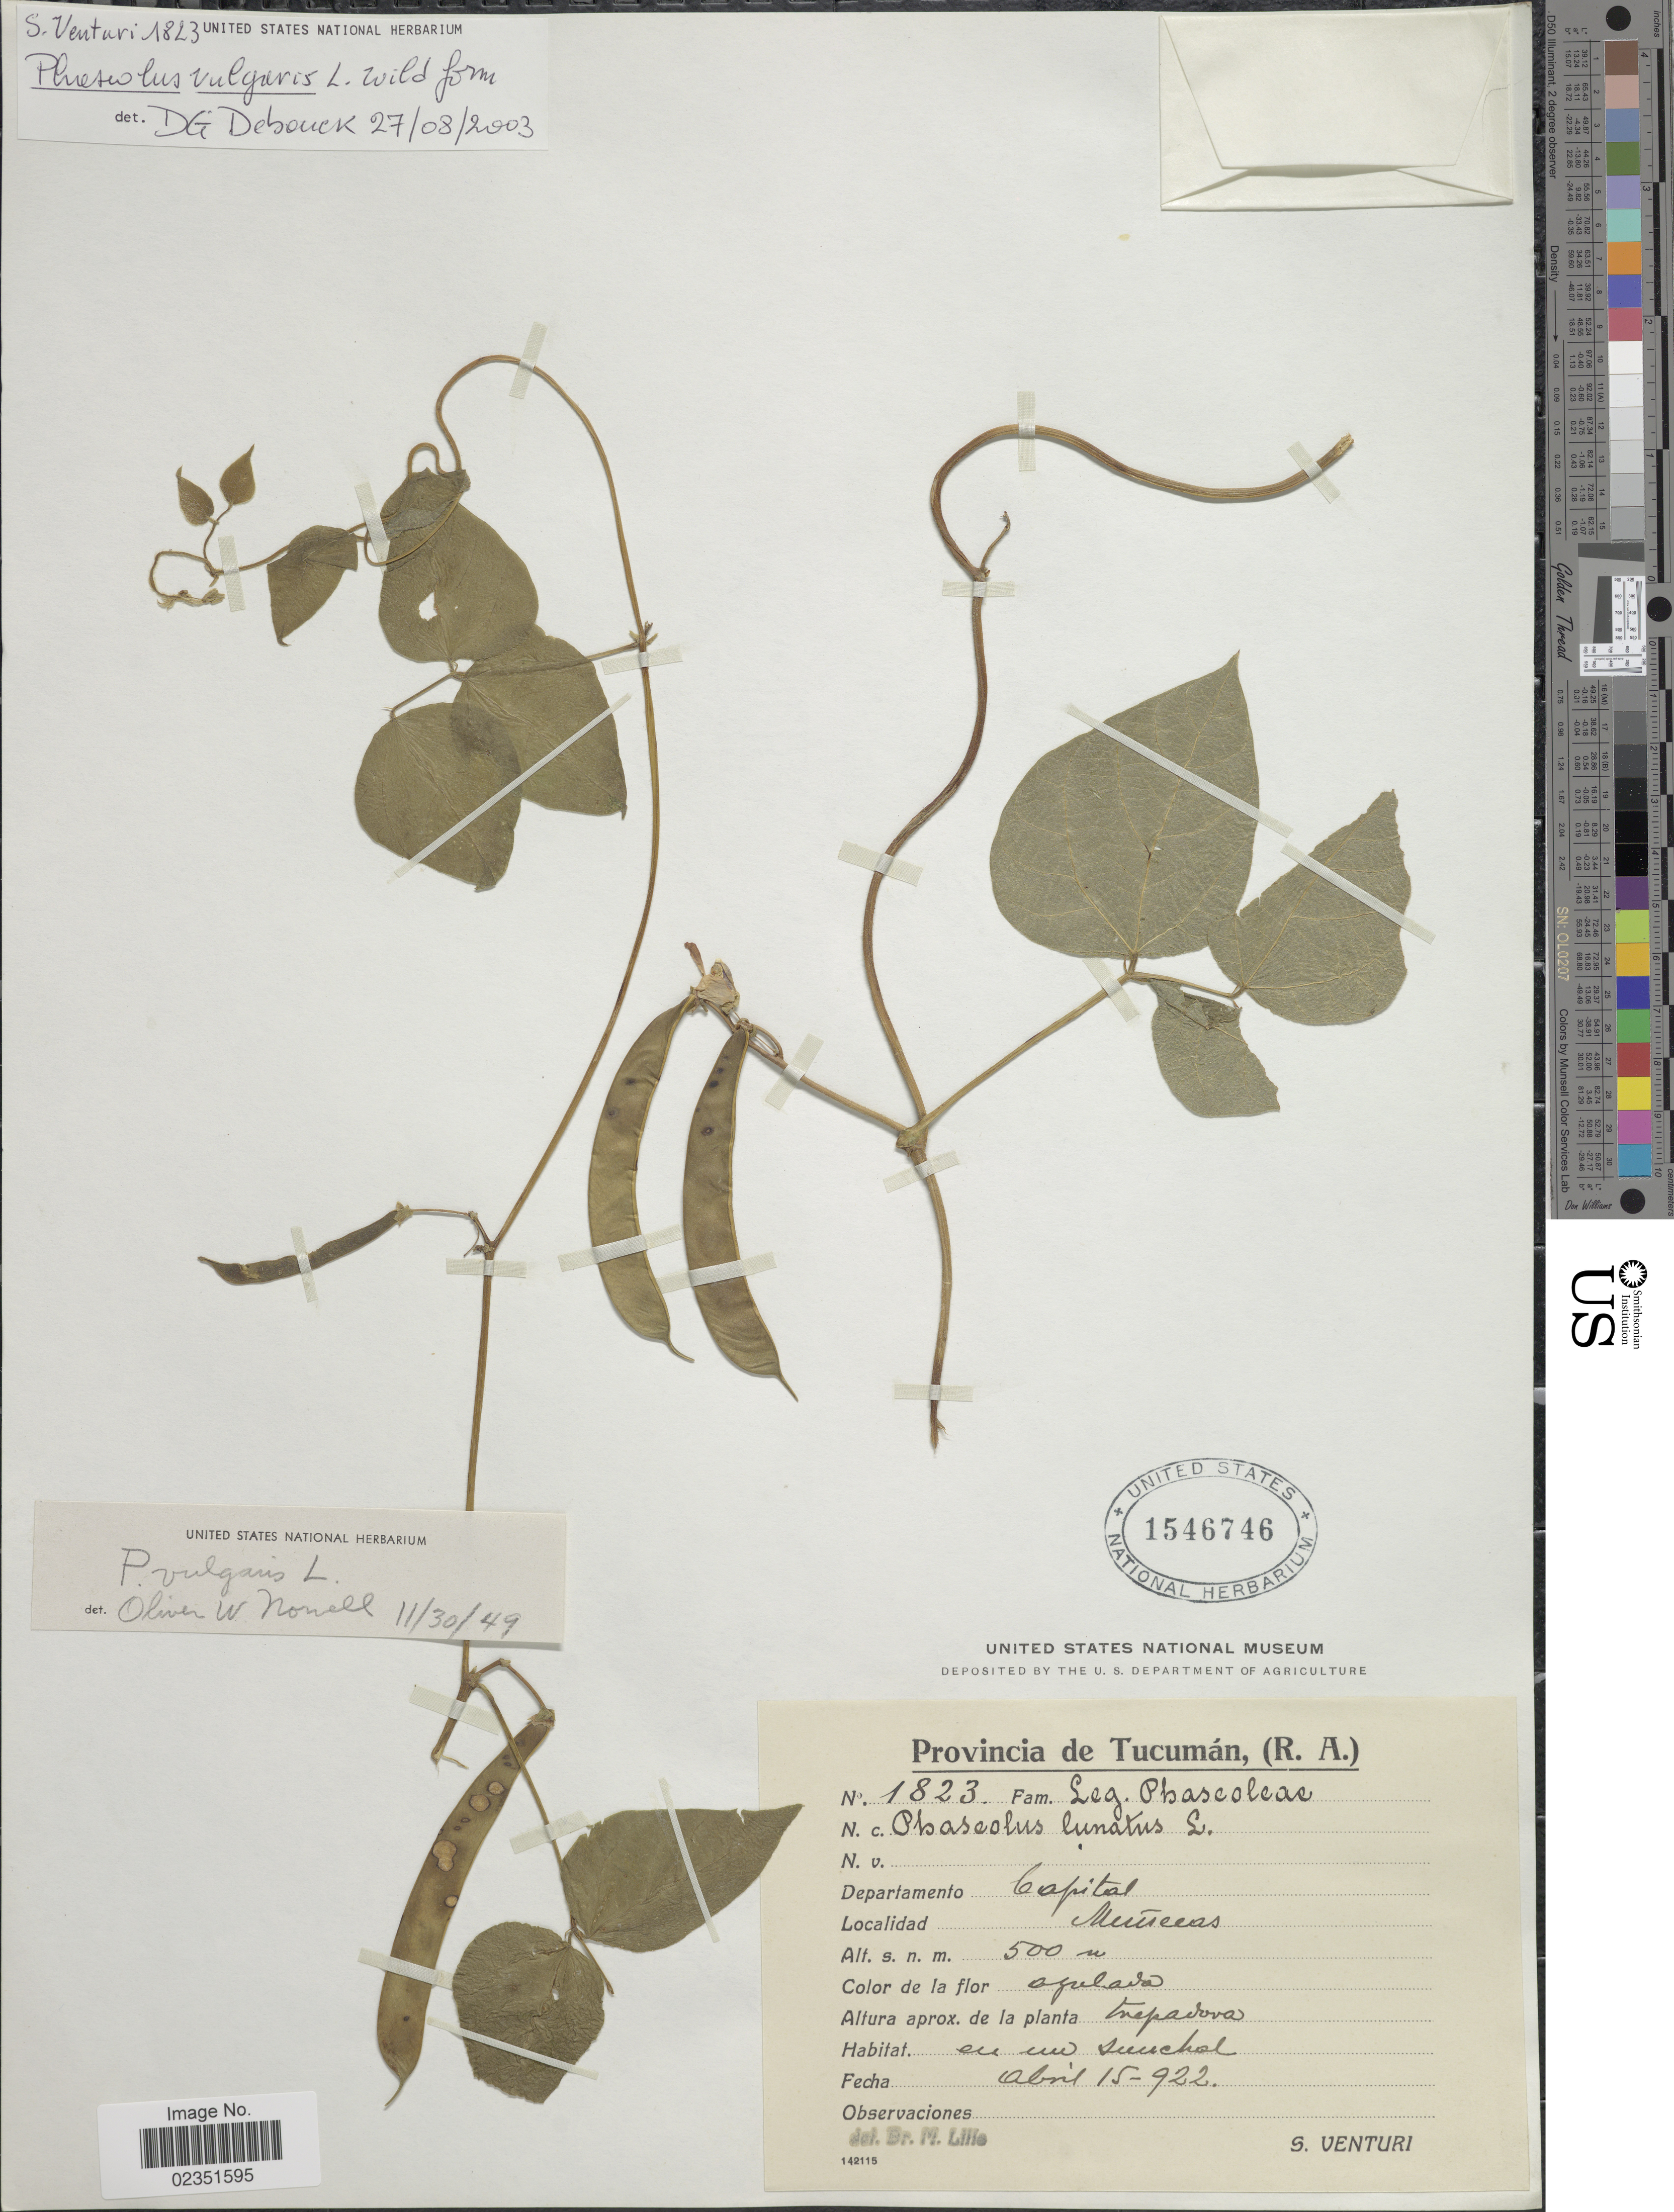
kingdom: Plantae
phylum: Tracheophyta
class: Magnoliopsida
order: Fabales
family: Fabaceae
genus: Phaseolus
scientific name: Phaseolus vulgaris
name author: L.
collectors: S. Venturi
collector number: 1823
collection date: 1922-04-15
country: Argentina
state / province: Tucuman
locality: Departamento Capital, Muñecas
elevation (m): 500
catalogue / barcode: US 1546746